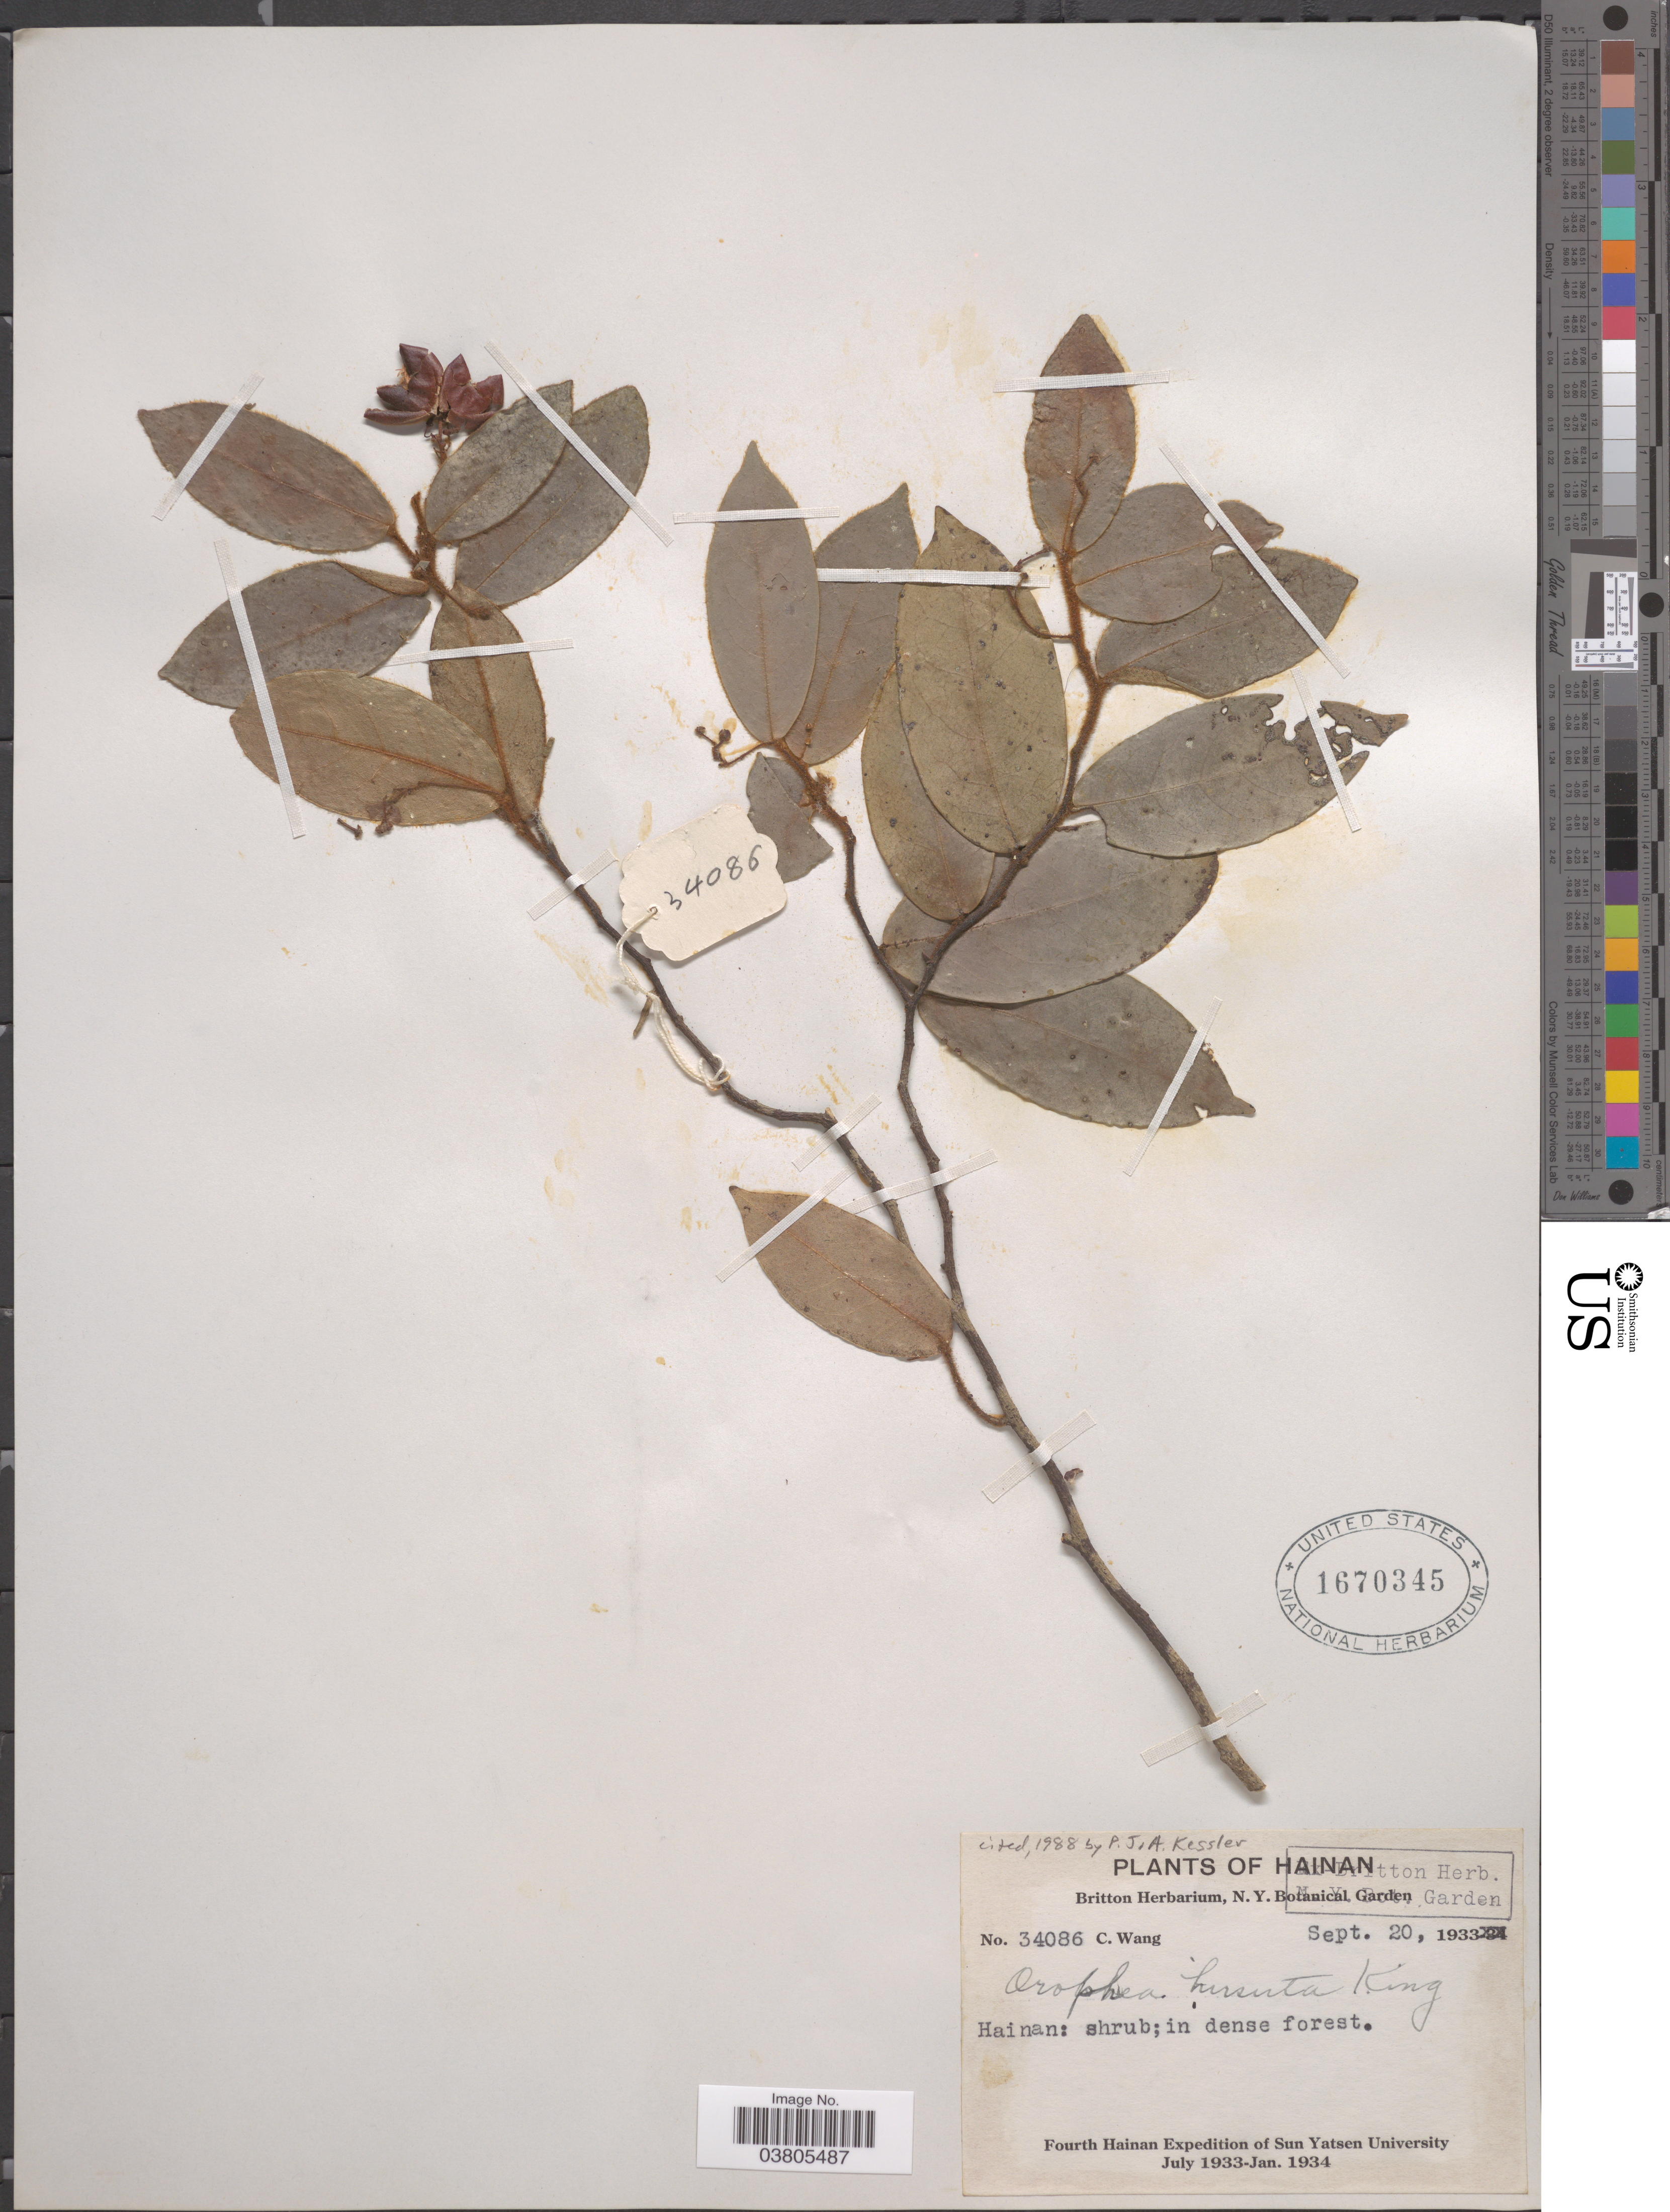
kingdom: Plantae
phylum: Tracheophyta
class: Magnoliopsida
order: Magnoliales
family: Annonaceae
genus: Orophea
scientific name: Orophea hirsuta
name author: King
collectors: C. Wang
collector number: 34086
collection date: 1933-09-20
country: China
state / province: Hainan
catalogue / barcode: US 1670345